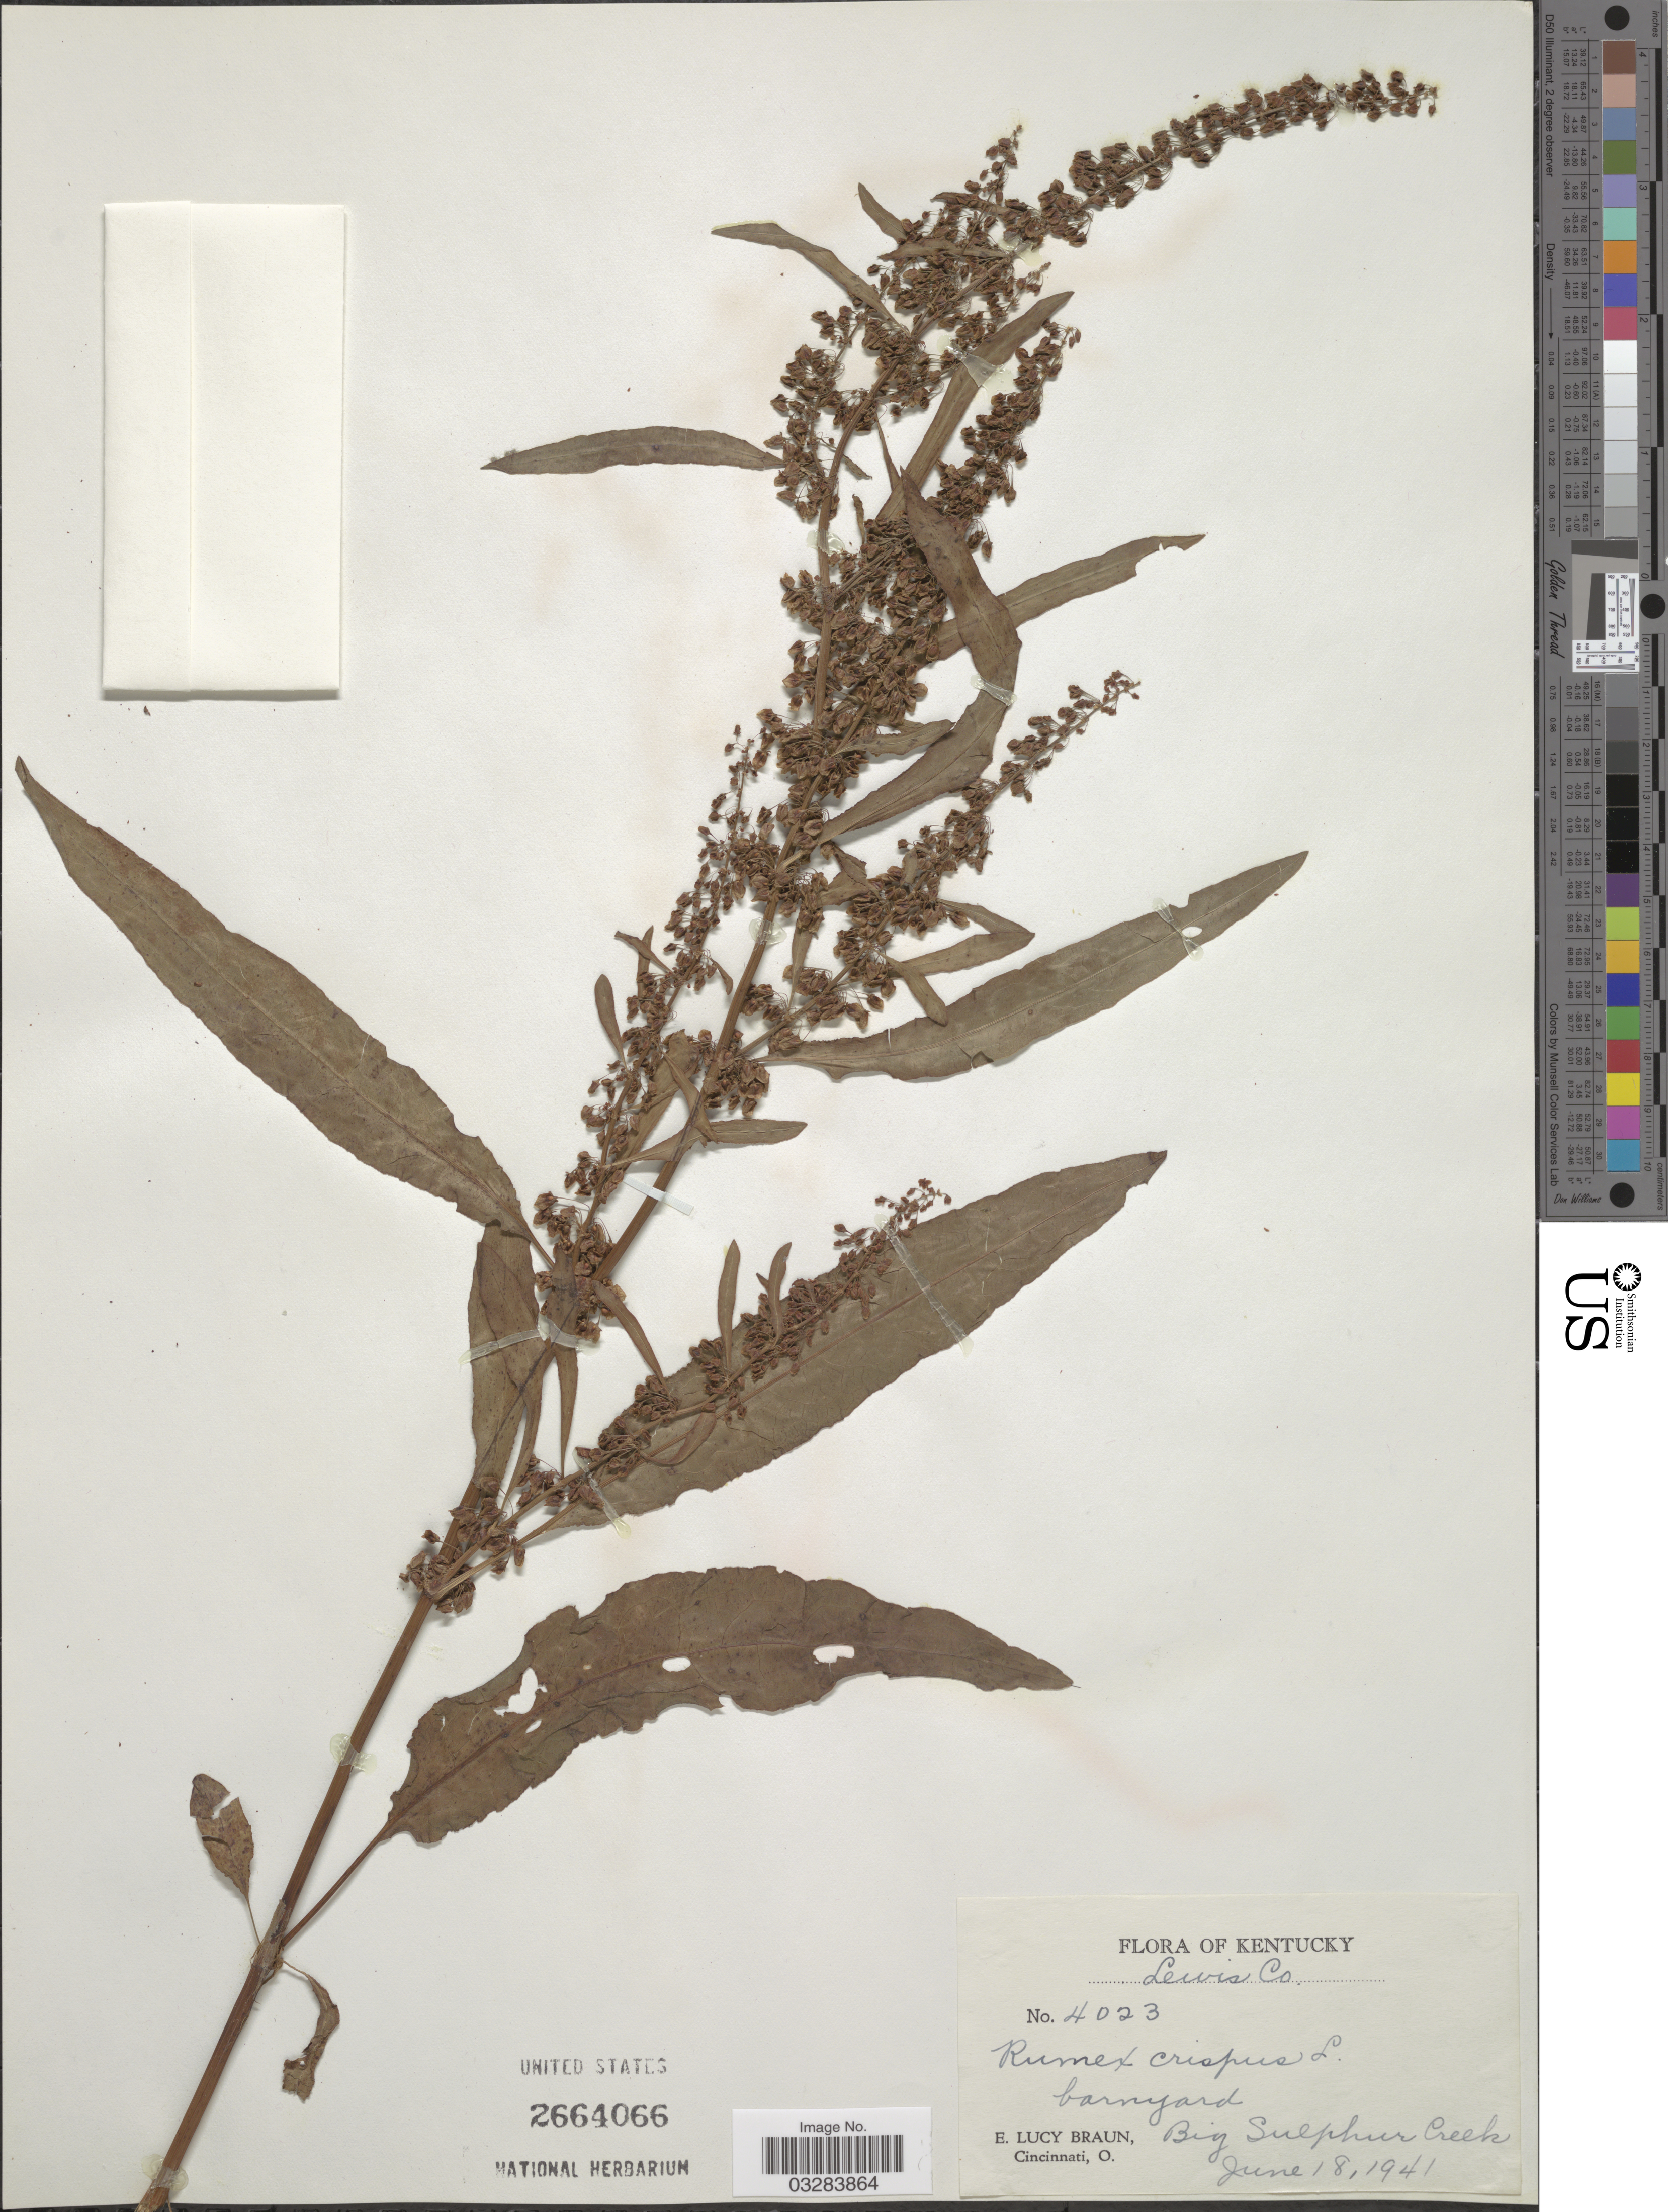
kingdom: Plantae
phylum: Tracheophyta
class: Magnoliopsida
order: Caryophyllales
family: Polygonaceae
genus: Rumex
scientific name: Rumex crispus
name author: L.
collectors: E. L. Braun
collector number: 4023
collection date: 1941-06-18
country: United States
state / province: Kentucky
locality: Lewis Co., Big Sulphur Creek.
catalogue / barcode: US 2664066